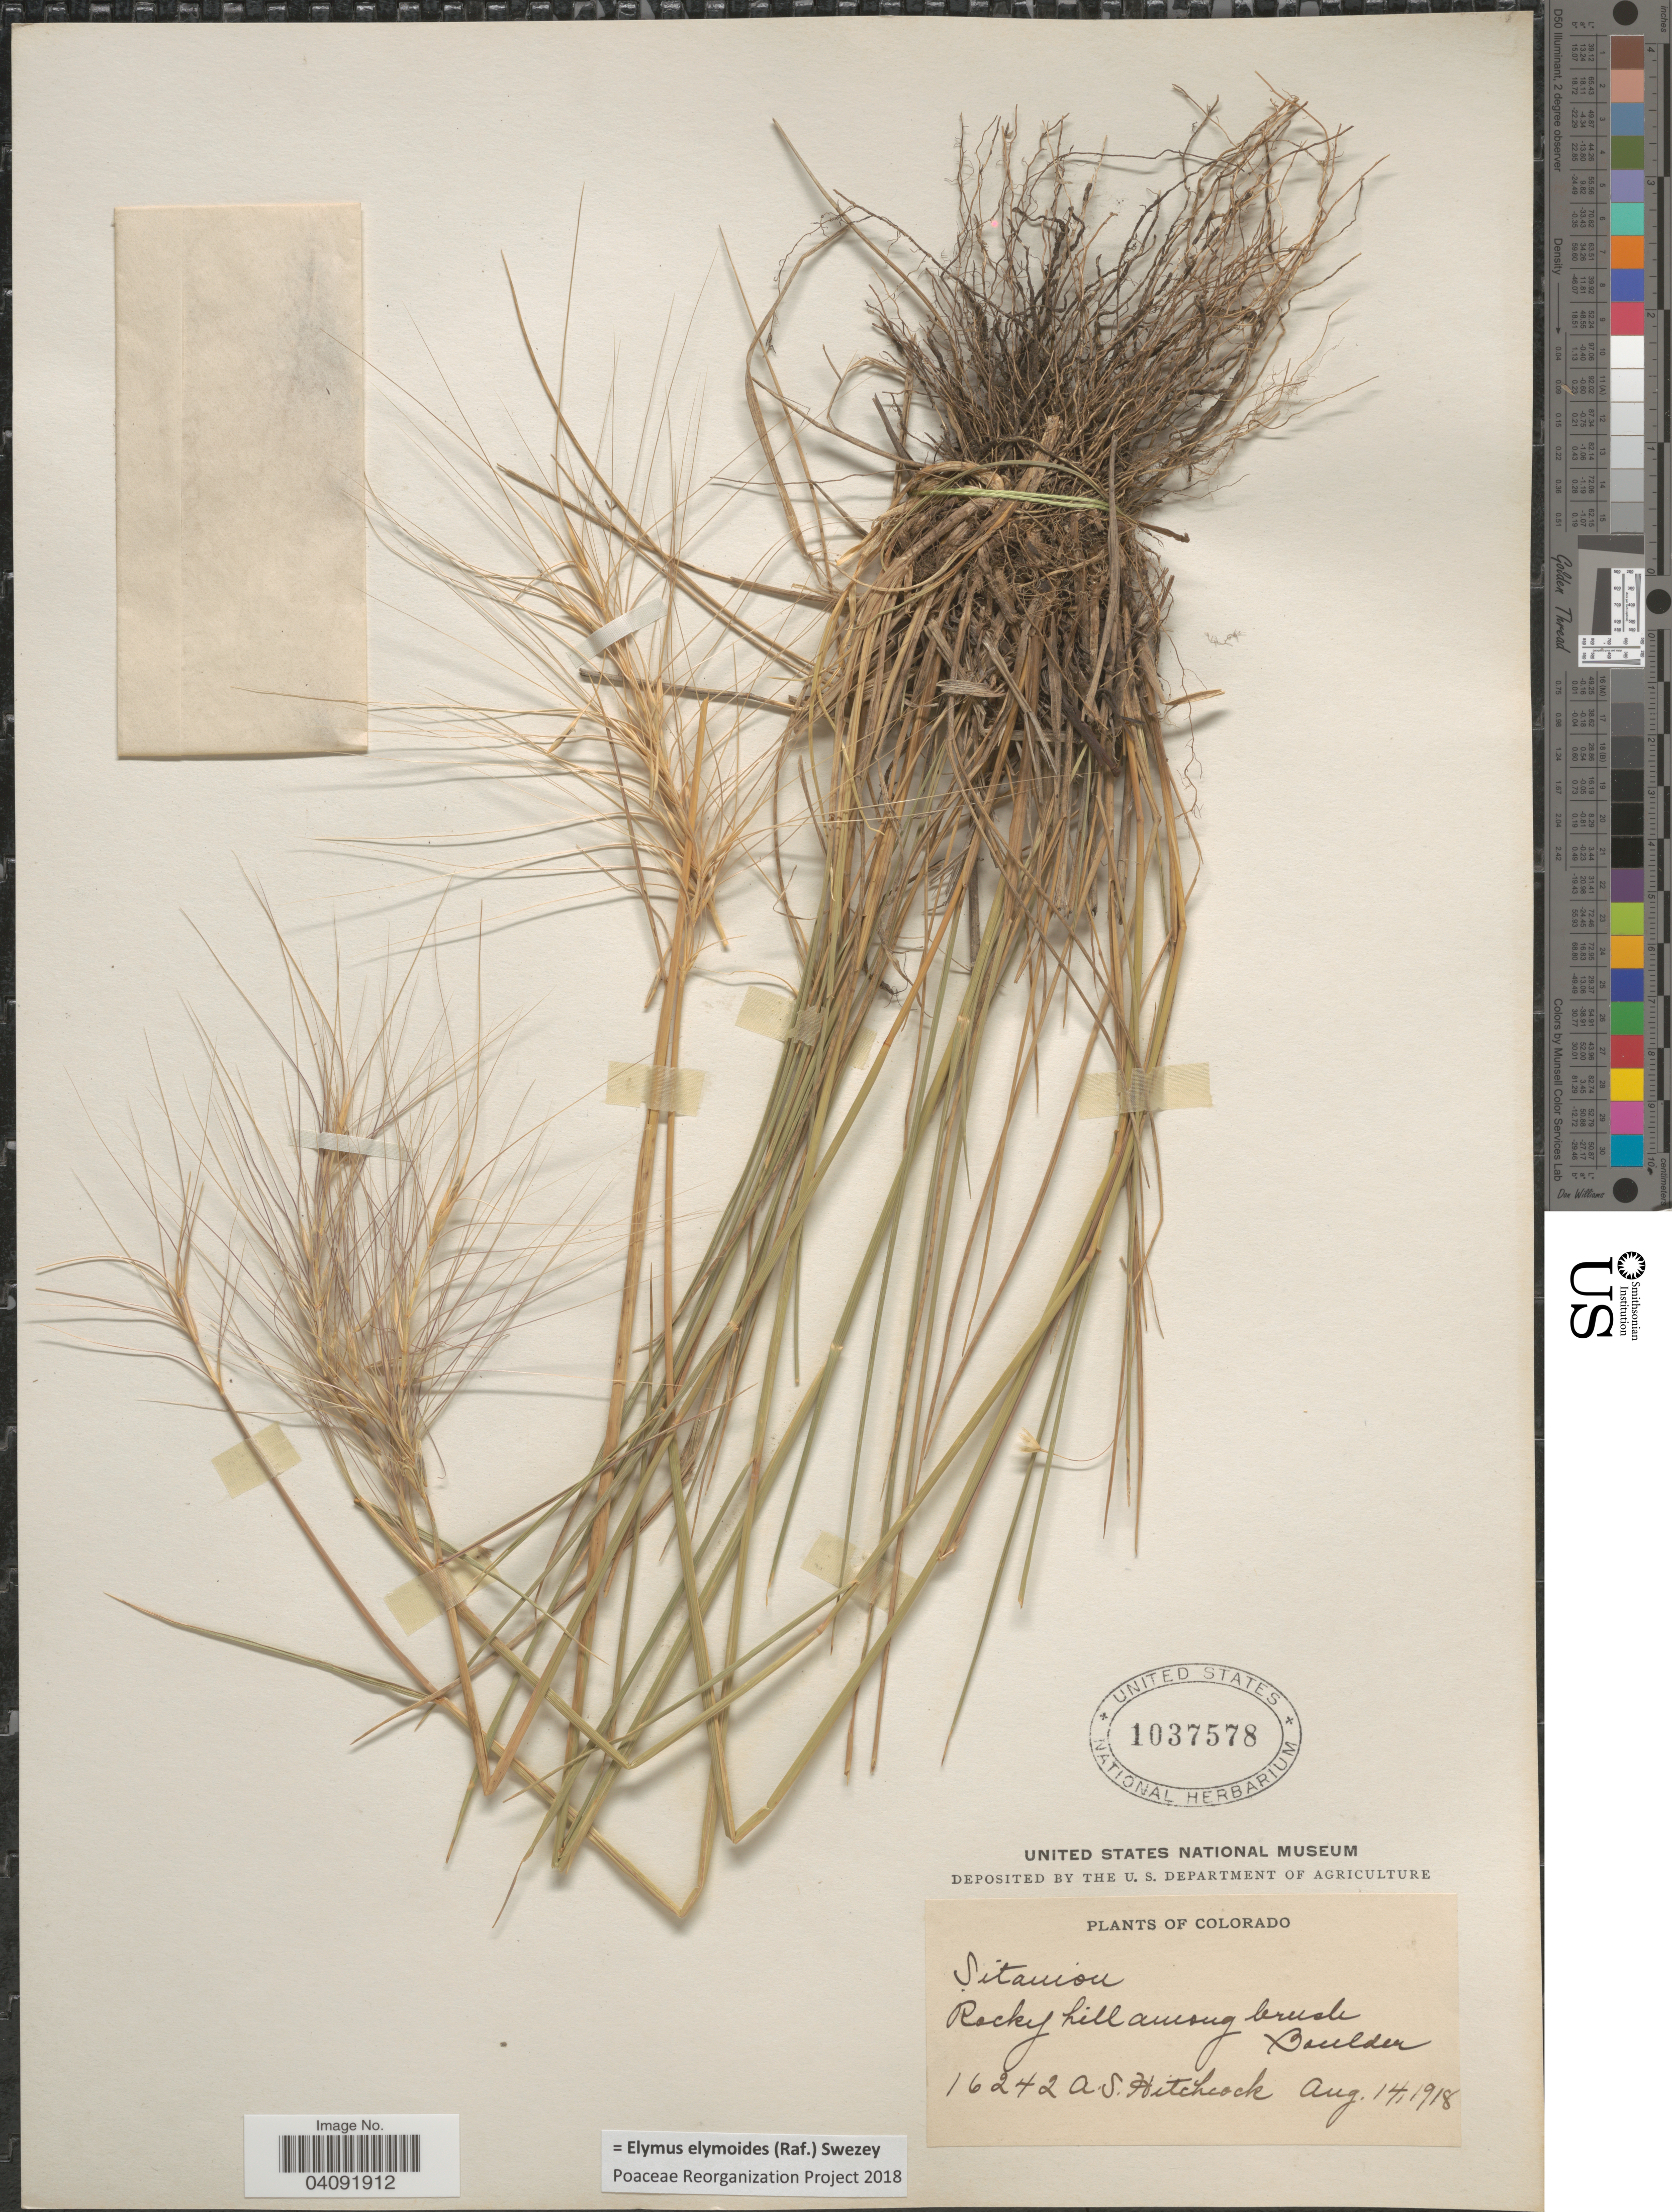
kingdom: Plantae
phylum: Tracheophyta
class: Liliopsida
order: Poales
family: Poaceae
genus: Elymus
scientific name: Elymus elymoides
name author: (Raf.) Swezey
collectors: A. S. Hitchcock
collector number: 16242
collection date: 1918-08-14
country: United States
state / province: Colorado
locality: Rocky hill among brush Boulder.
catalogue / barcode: US 1037578